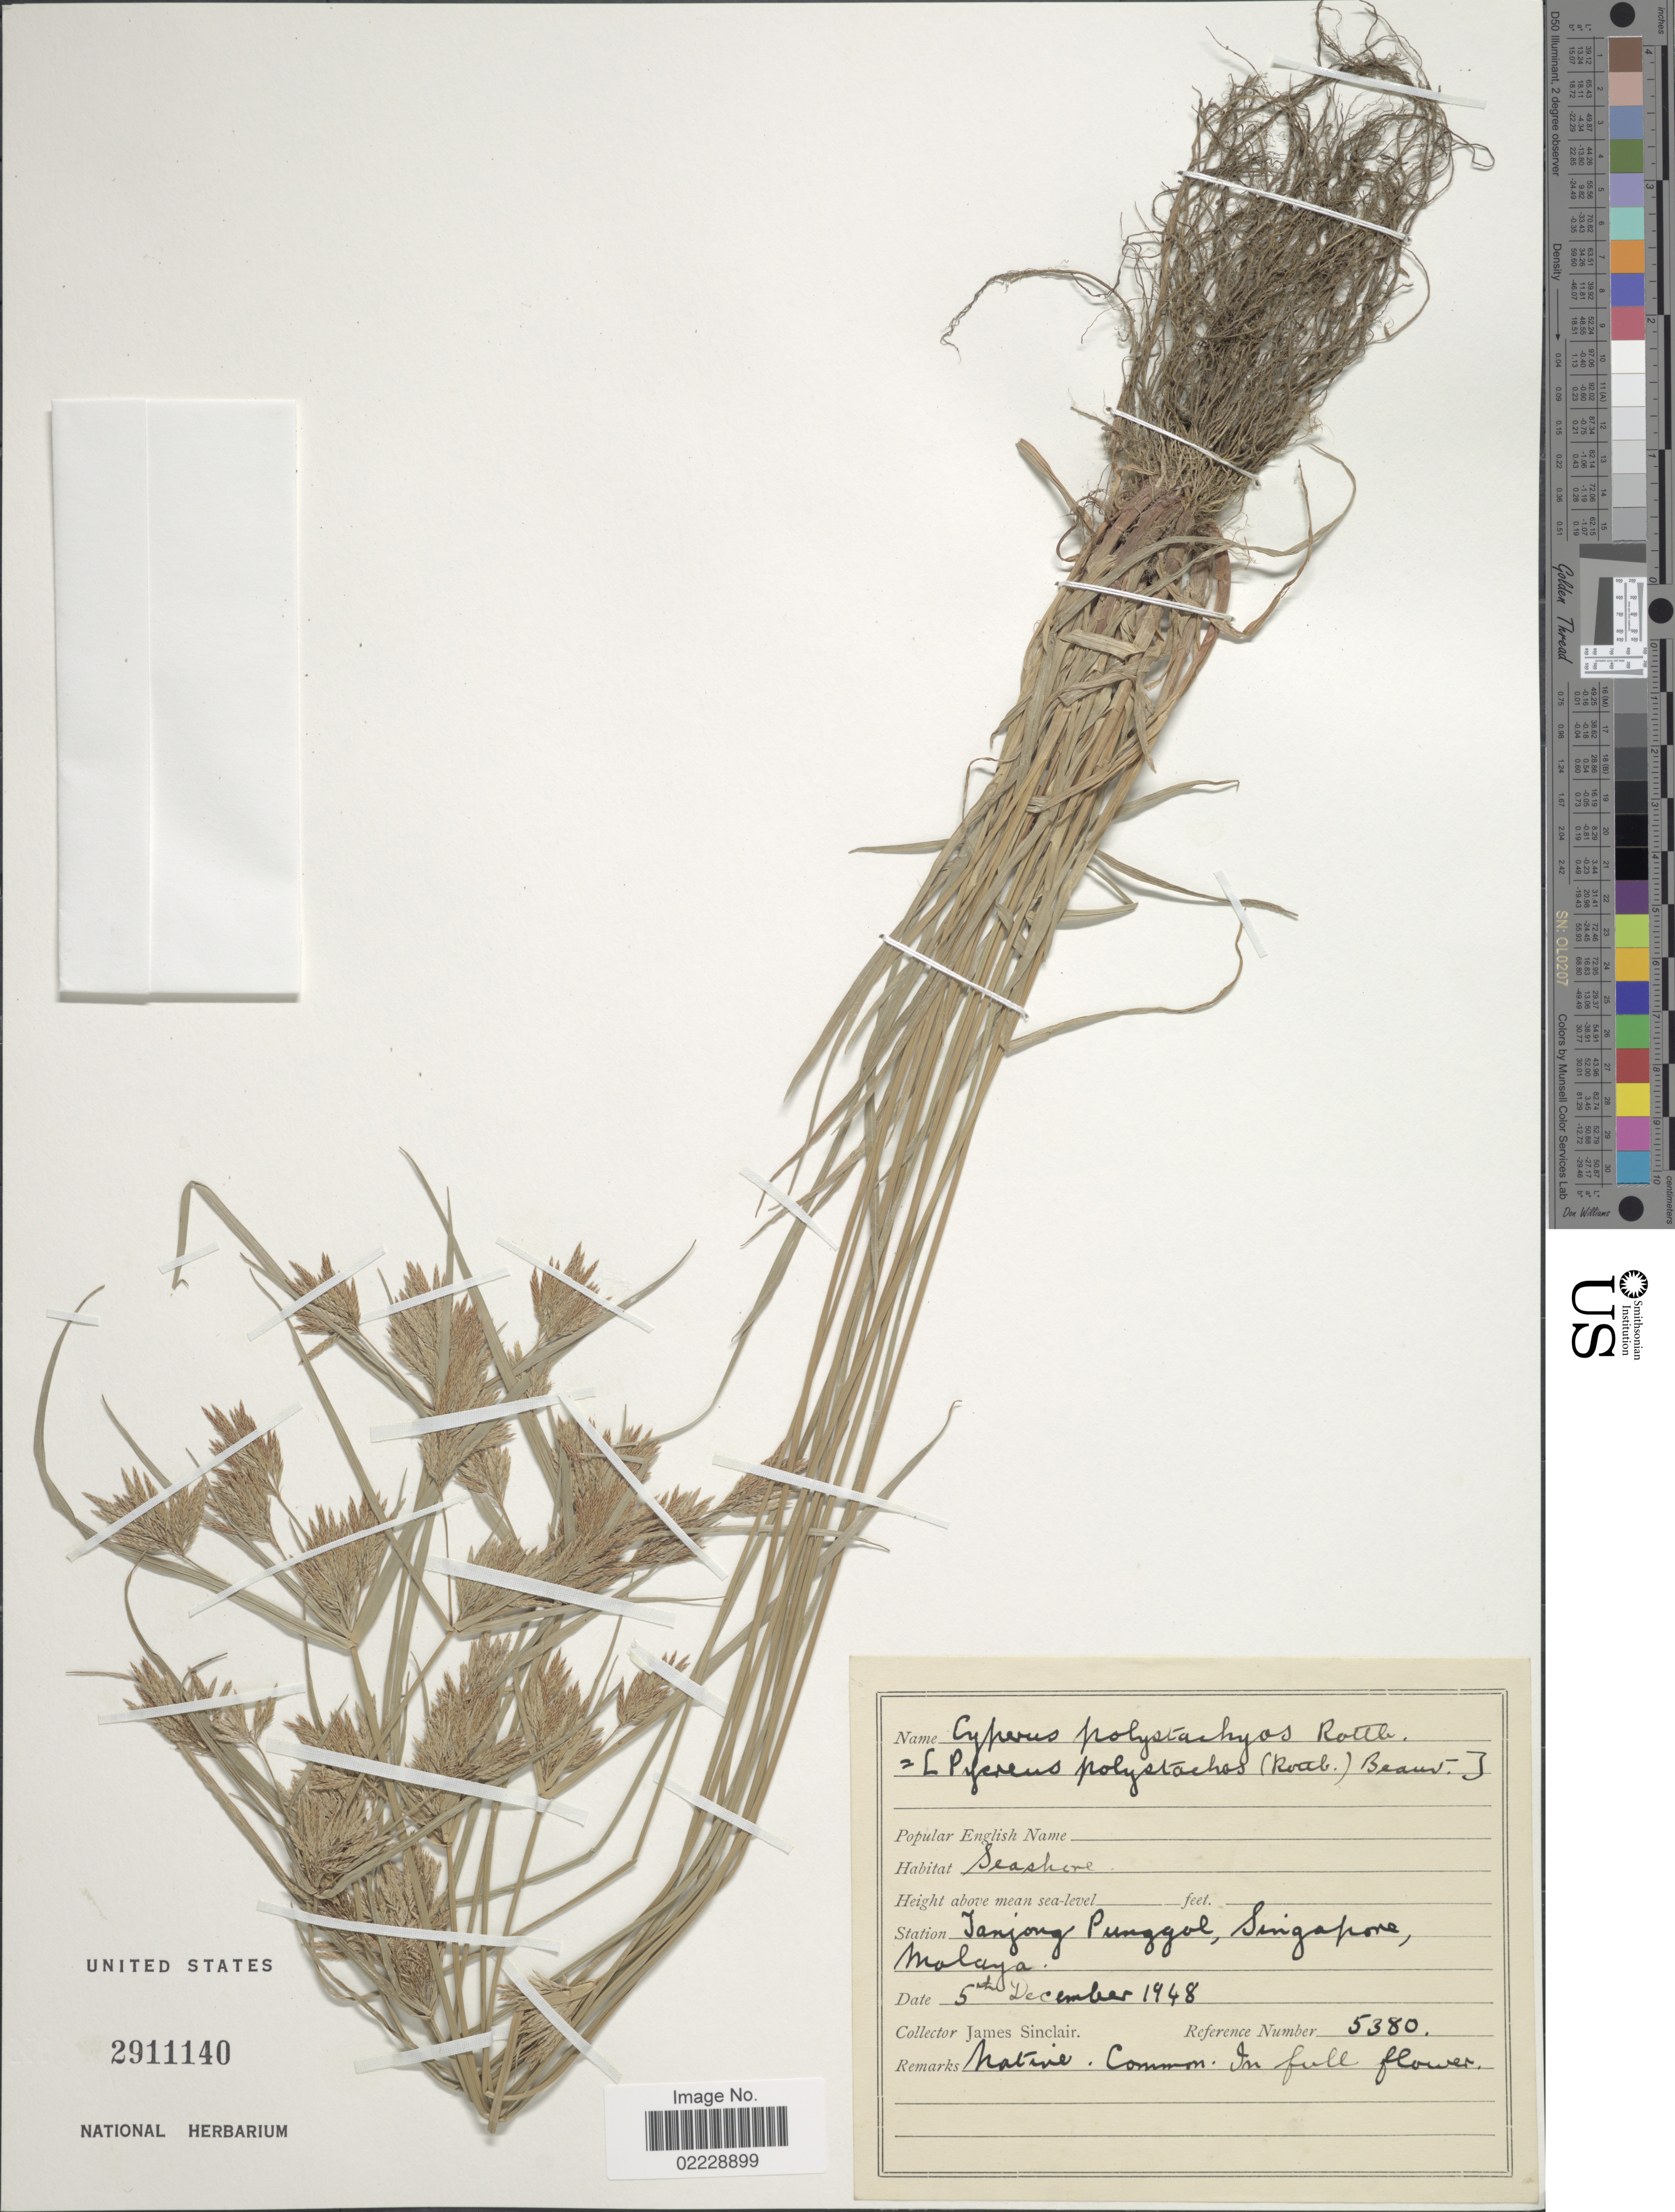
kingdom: Plantae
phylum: Tracheophyta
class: Liliopsida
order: Poales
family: Cyperaceae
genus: Cyperus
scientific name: Cyperus polystachyos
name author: Rottb.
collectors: J. Sinclair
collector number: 5380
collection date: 1948-12-05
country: Singapore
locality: Tanjong Punggol, Singapore, Malaya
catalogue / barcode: US 2911140